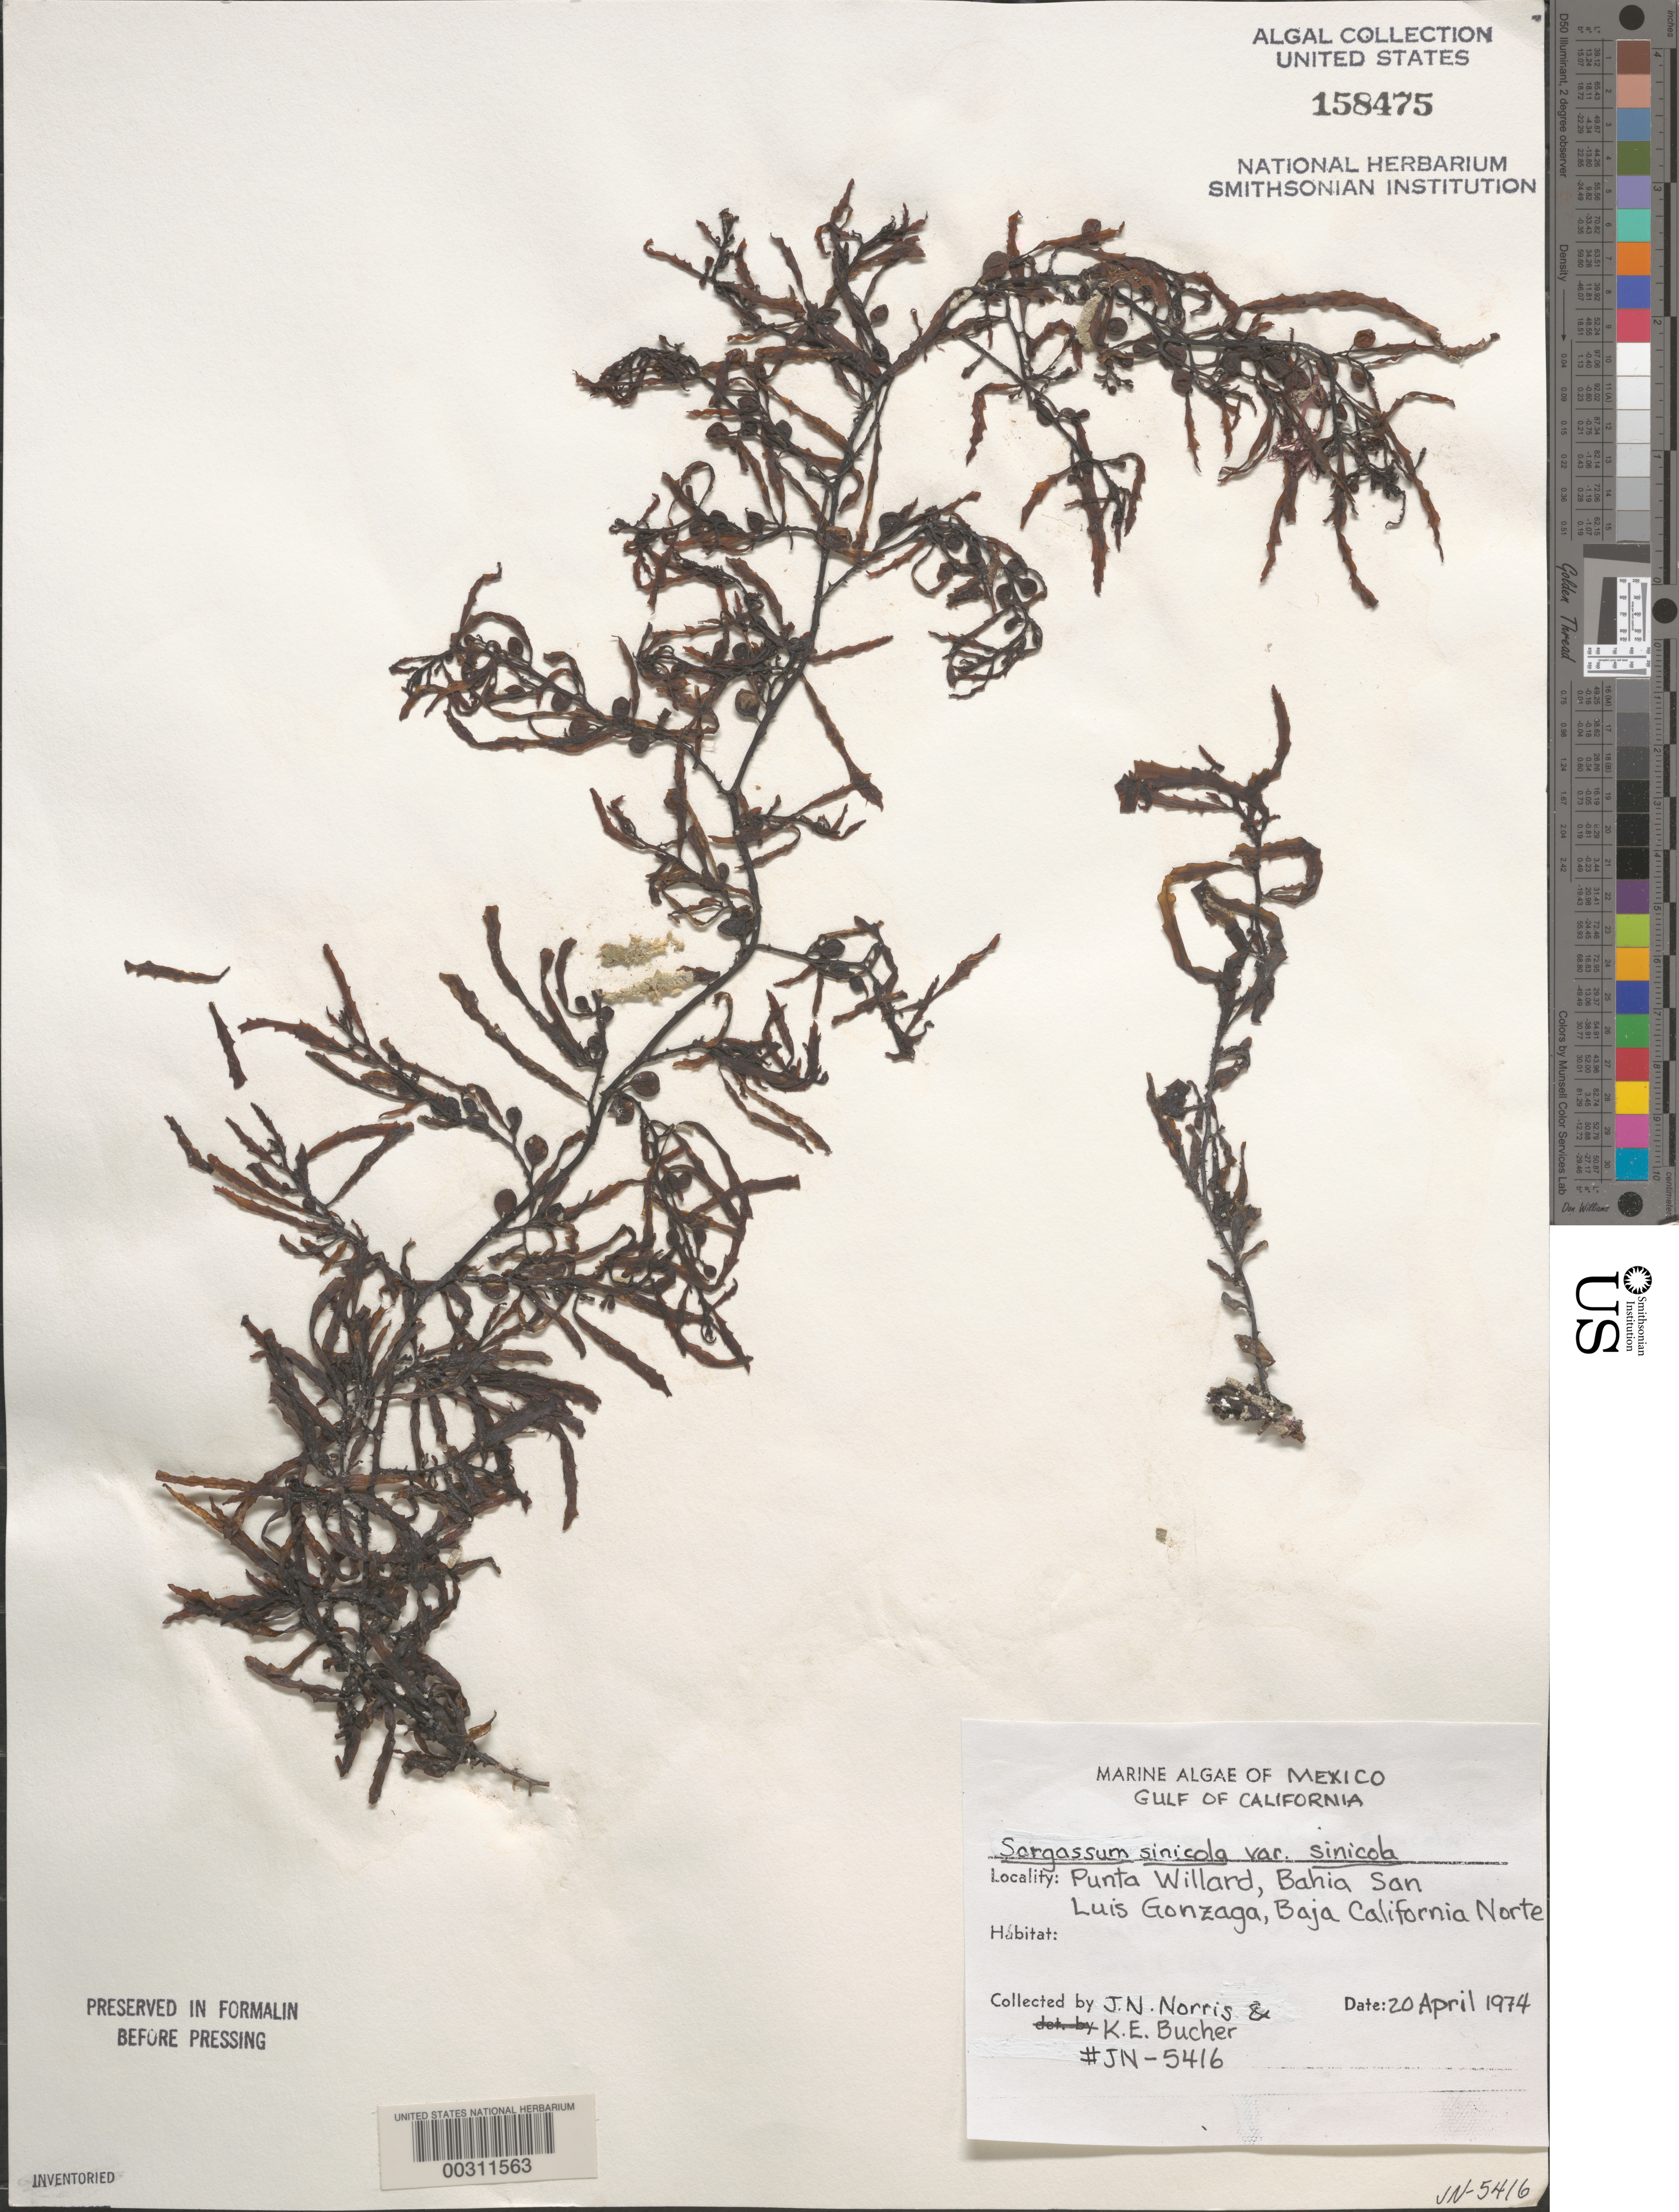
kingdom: Chromista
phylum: Ochrophyta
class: Phaeophyceae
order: Fucales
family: Sargassaceae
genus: Sargassum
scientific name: Sargassum sinicola var. sinicola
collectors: J. N. Norris & K. E. Bucher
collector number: JN-5416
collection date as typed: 20 Apr 1974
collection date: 1974-04-20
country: Mexico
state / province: Baja California Norte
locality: Punta Willard, Bahia San Luis Gonzaga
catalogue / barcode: US 158475